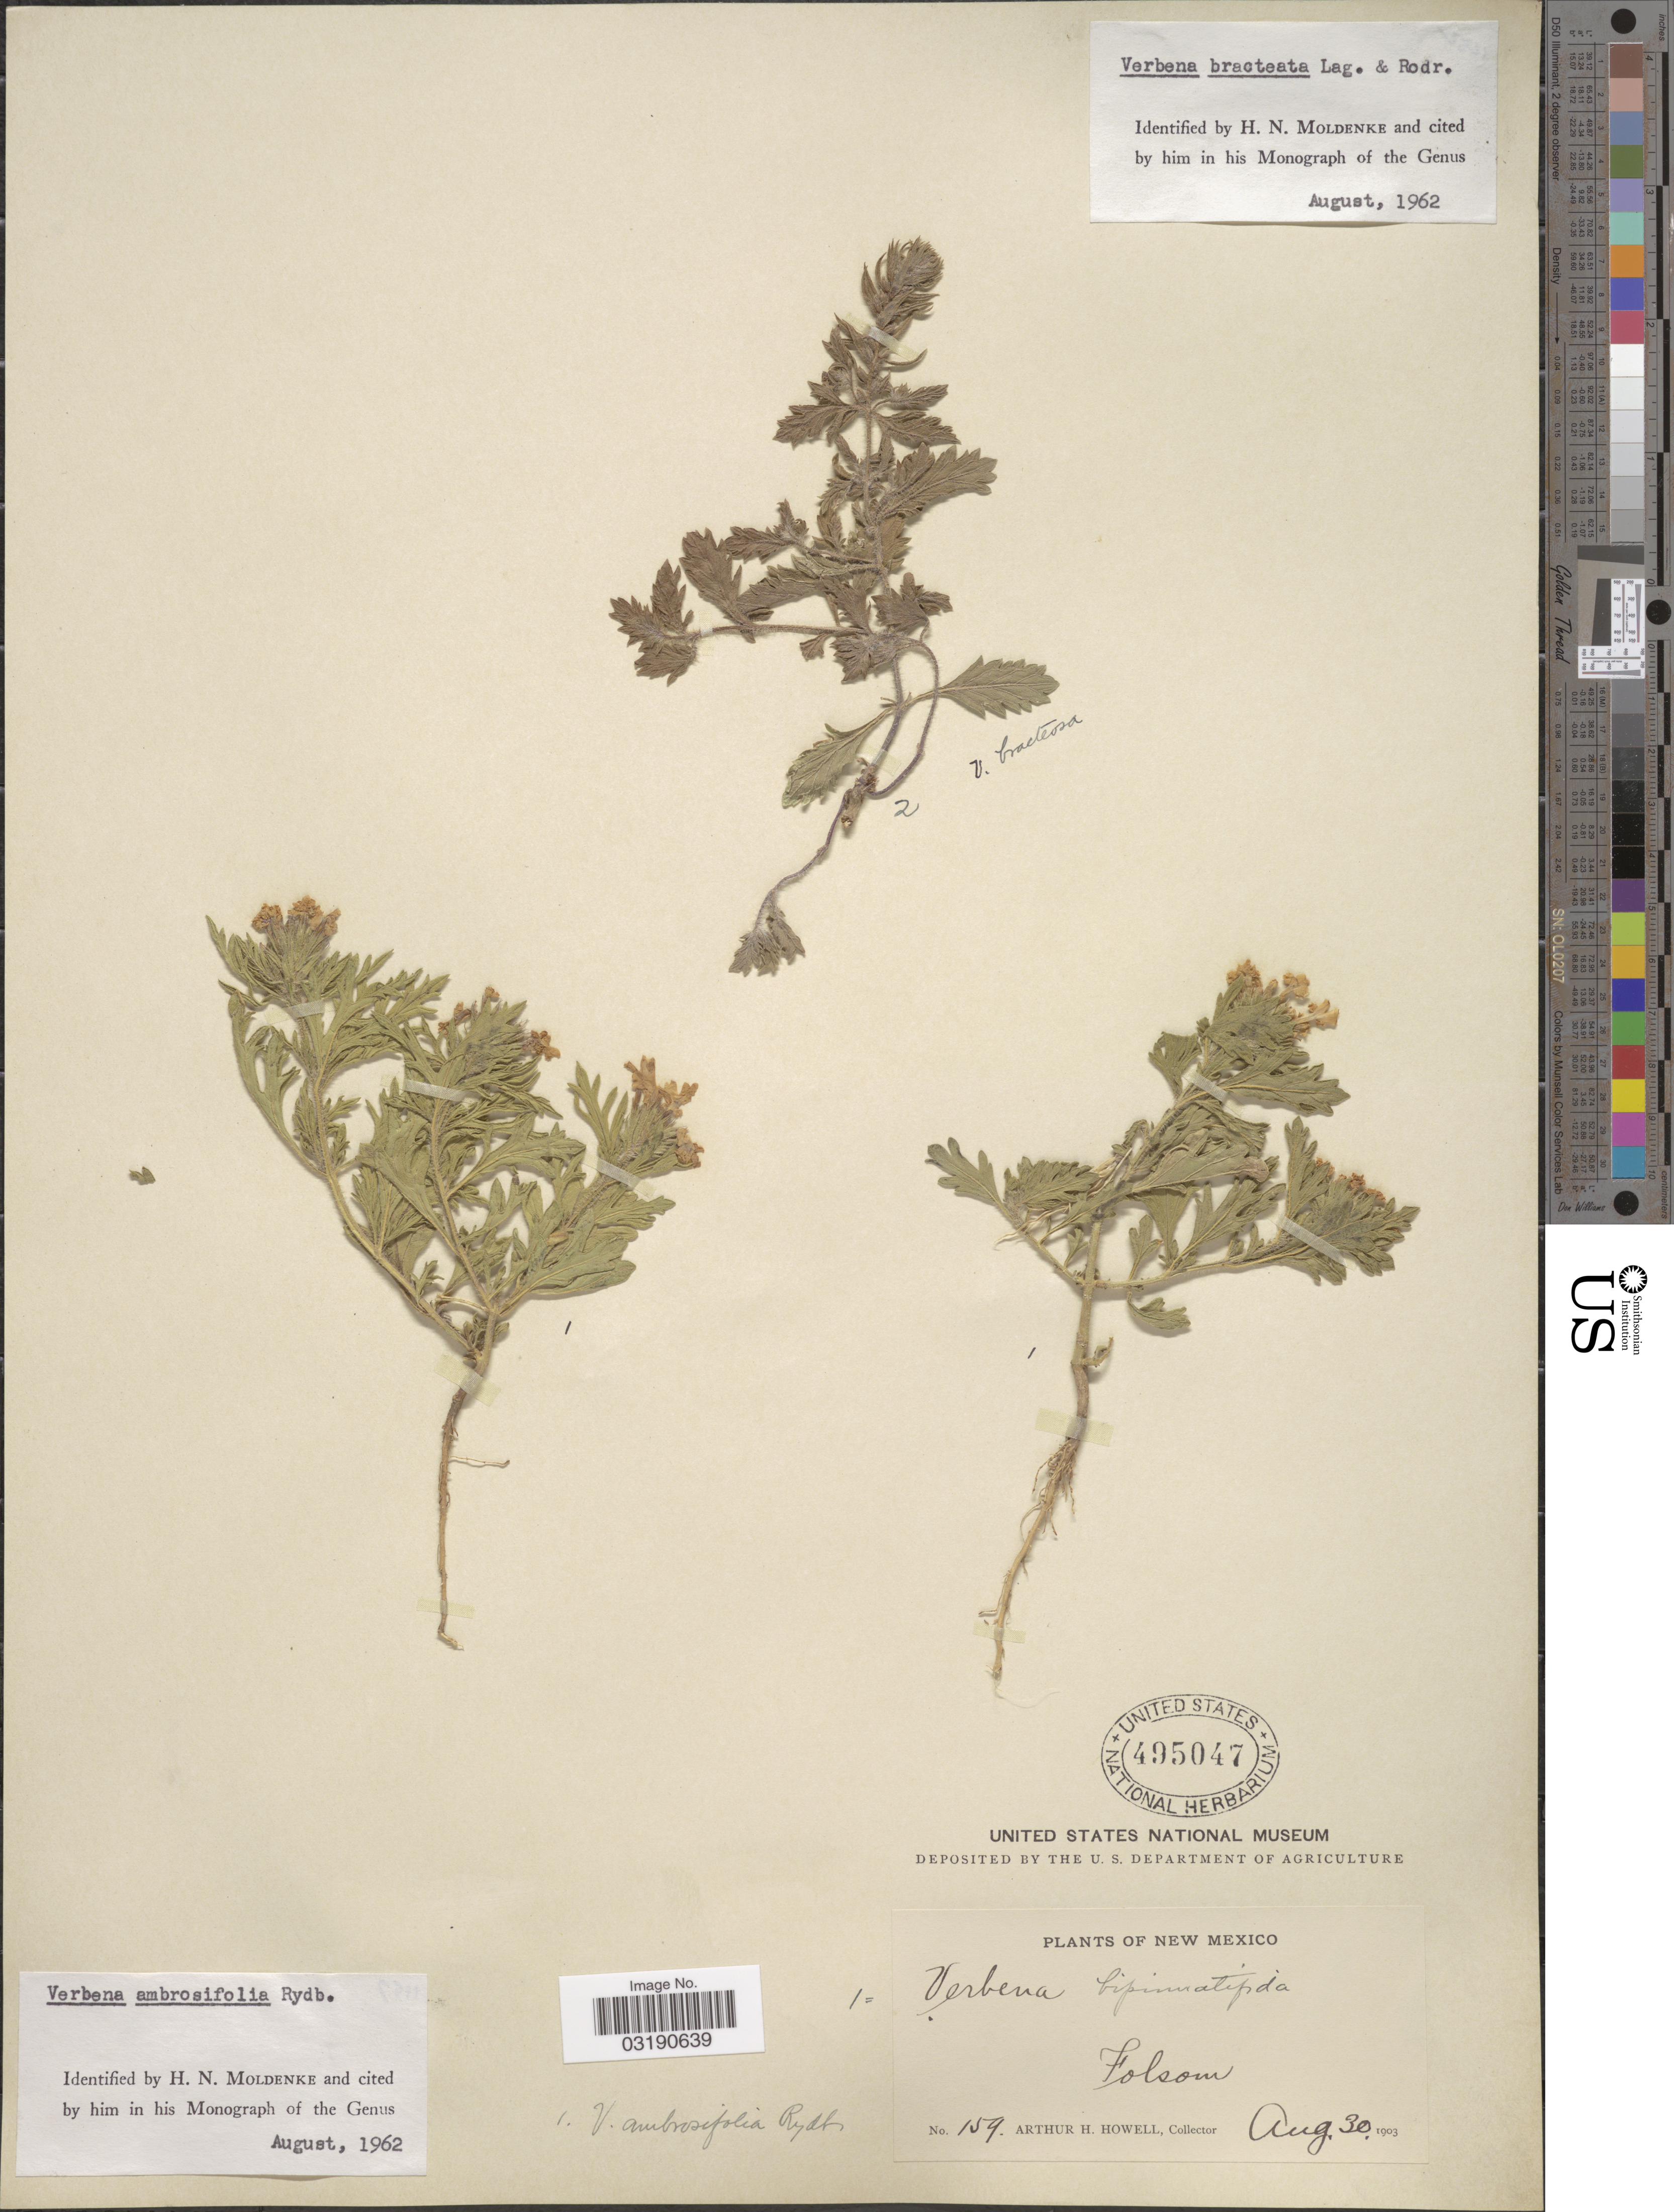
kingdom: Plantae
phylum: Tracheophyta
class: Magnoliopsida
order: Lamiales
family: Verbenaceae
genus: Verbena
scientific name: Verbena ambrosiifolia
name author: Rydb. ex Small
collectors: A. H. Howell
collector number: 159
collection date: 1903-08-30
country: United States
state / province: New Mexico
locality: Folsom.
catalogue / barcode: US 495047